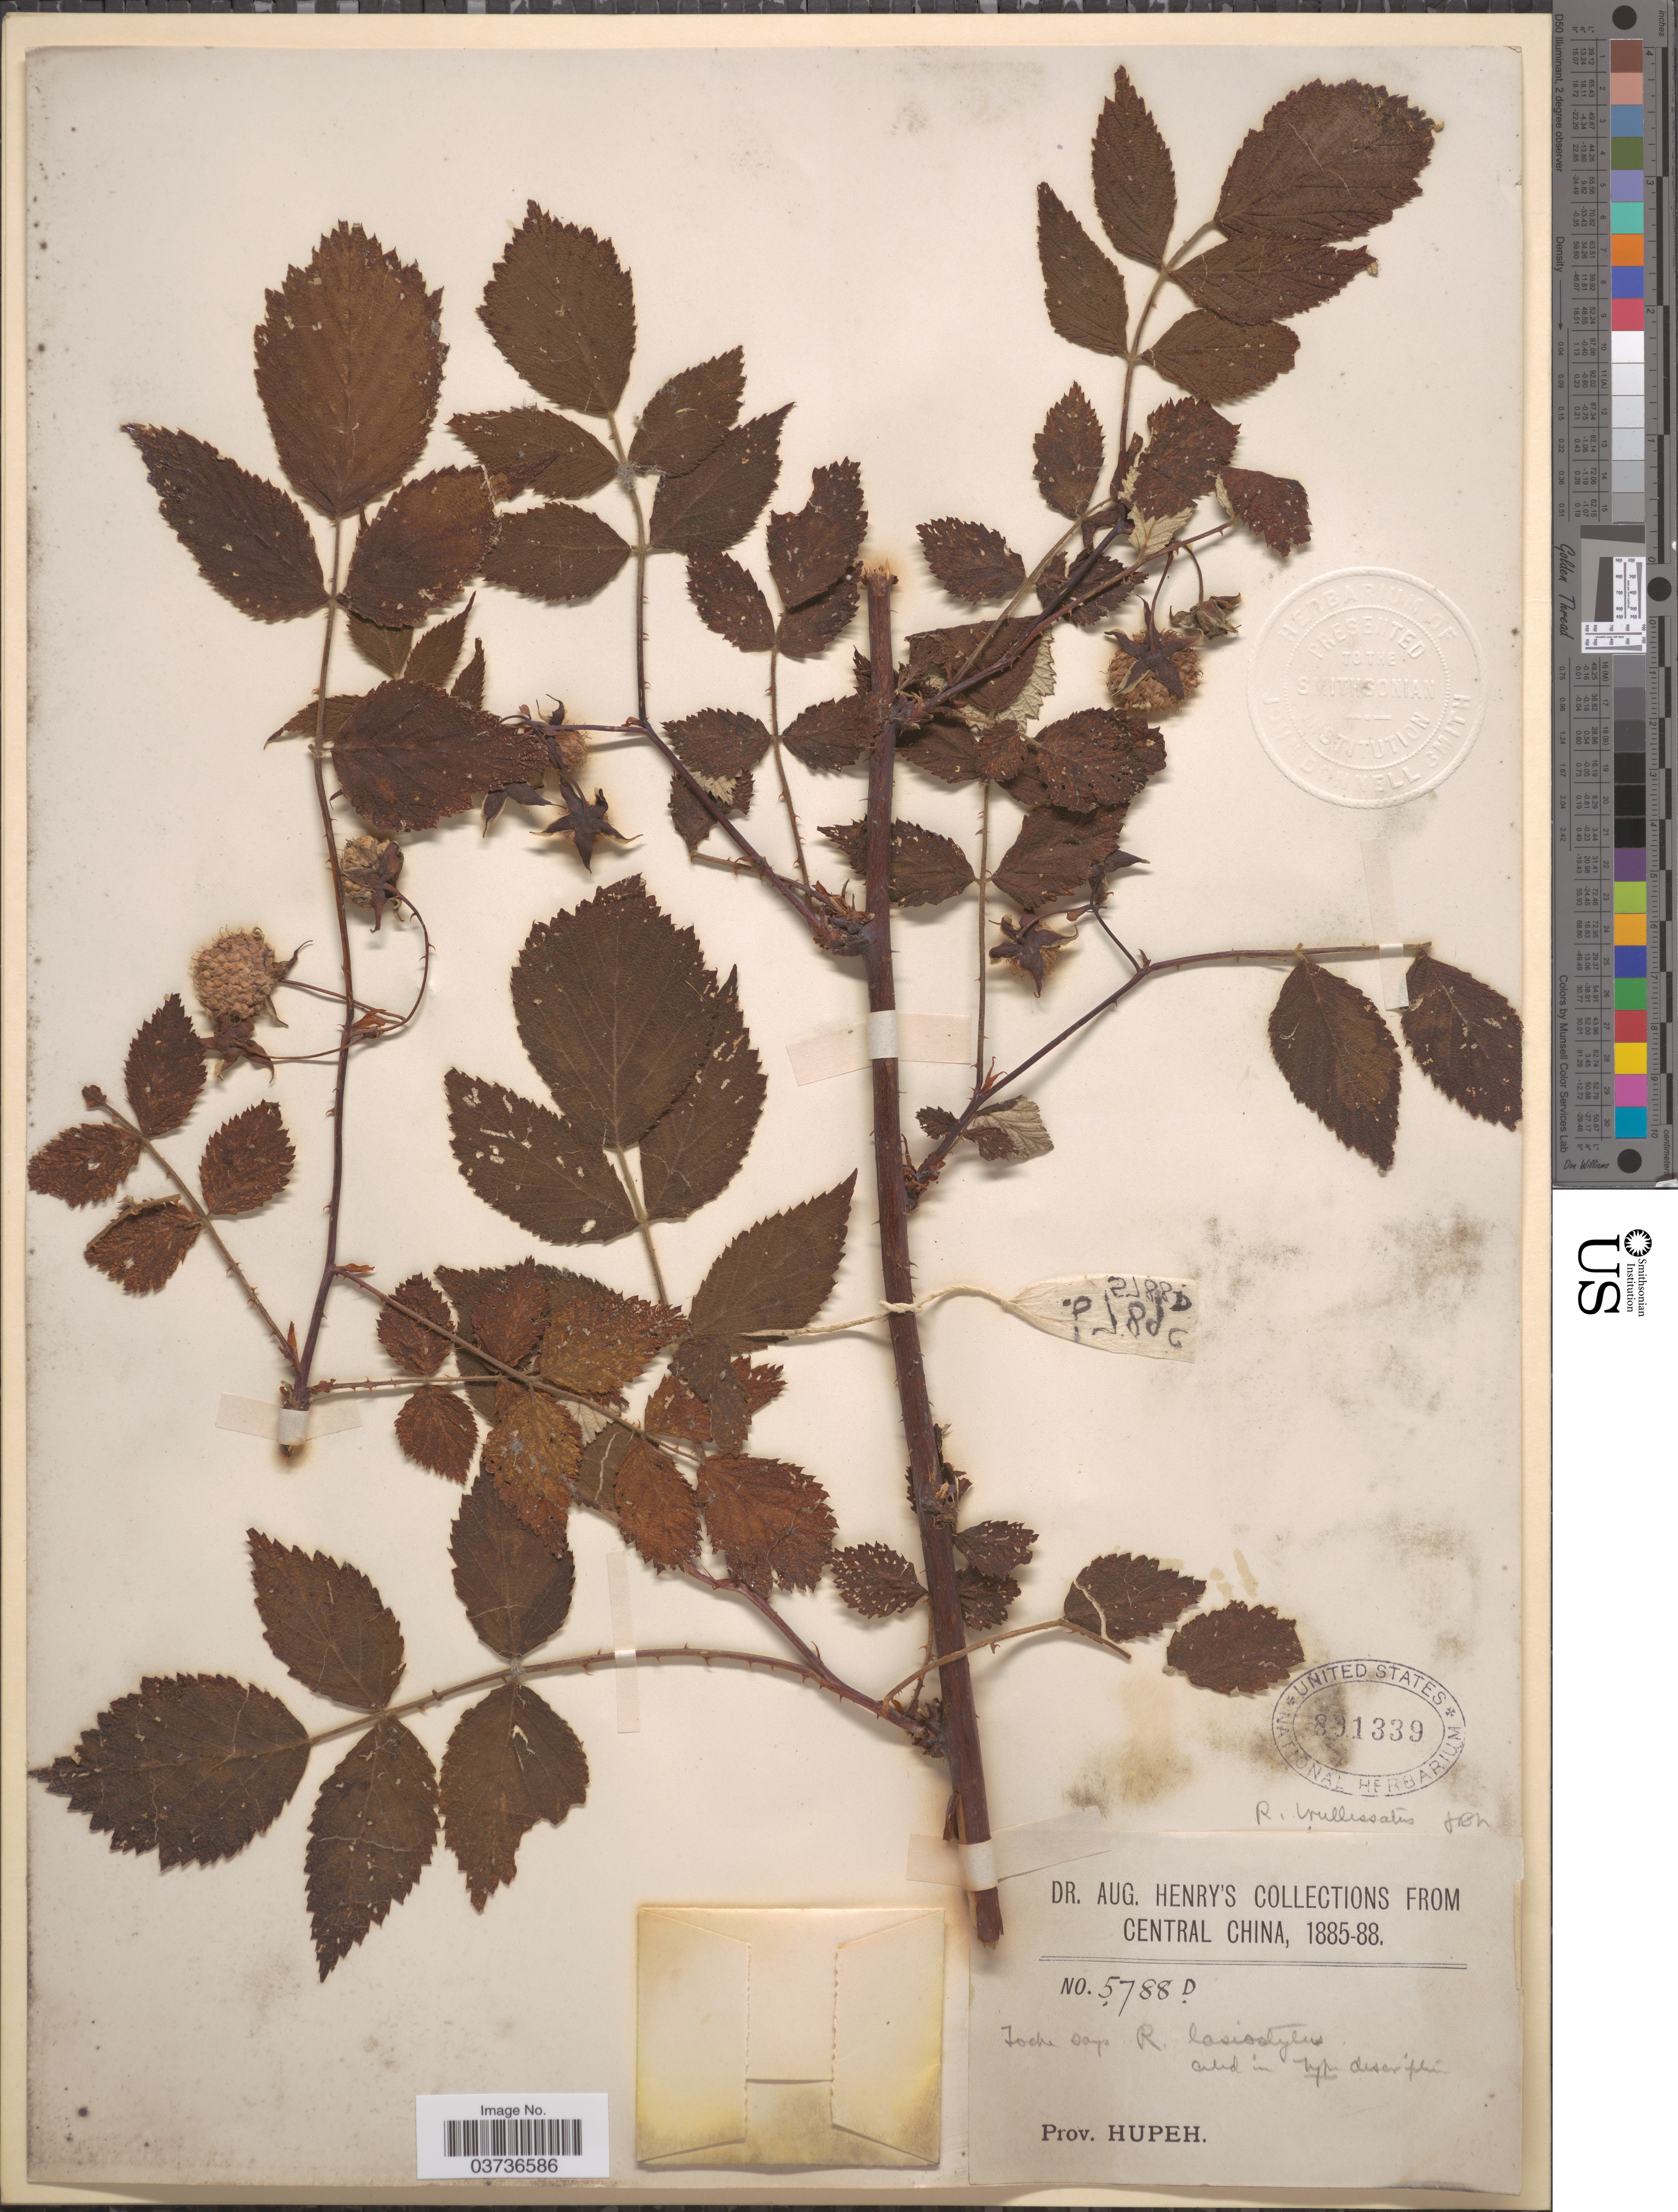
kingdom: Plantae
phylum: Tracheophyta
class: Magnoliopsida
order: Rosales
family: Rosaceae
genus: Rubus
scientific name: Rubus trullissatus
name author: Focke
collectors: A. Henry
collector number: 5788 D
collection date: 1885/1888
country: China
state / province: Hubei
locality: Central China. Prov. Hupeh.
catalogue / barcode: US 891339